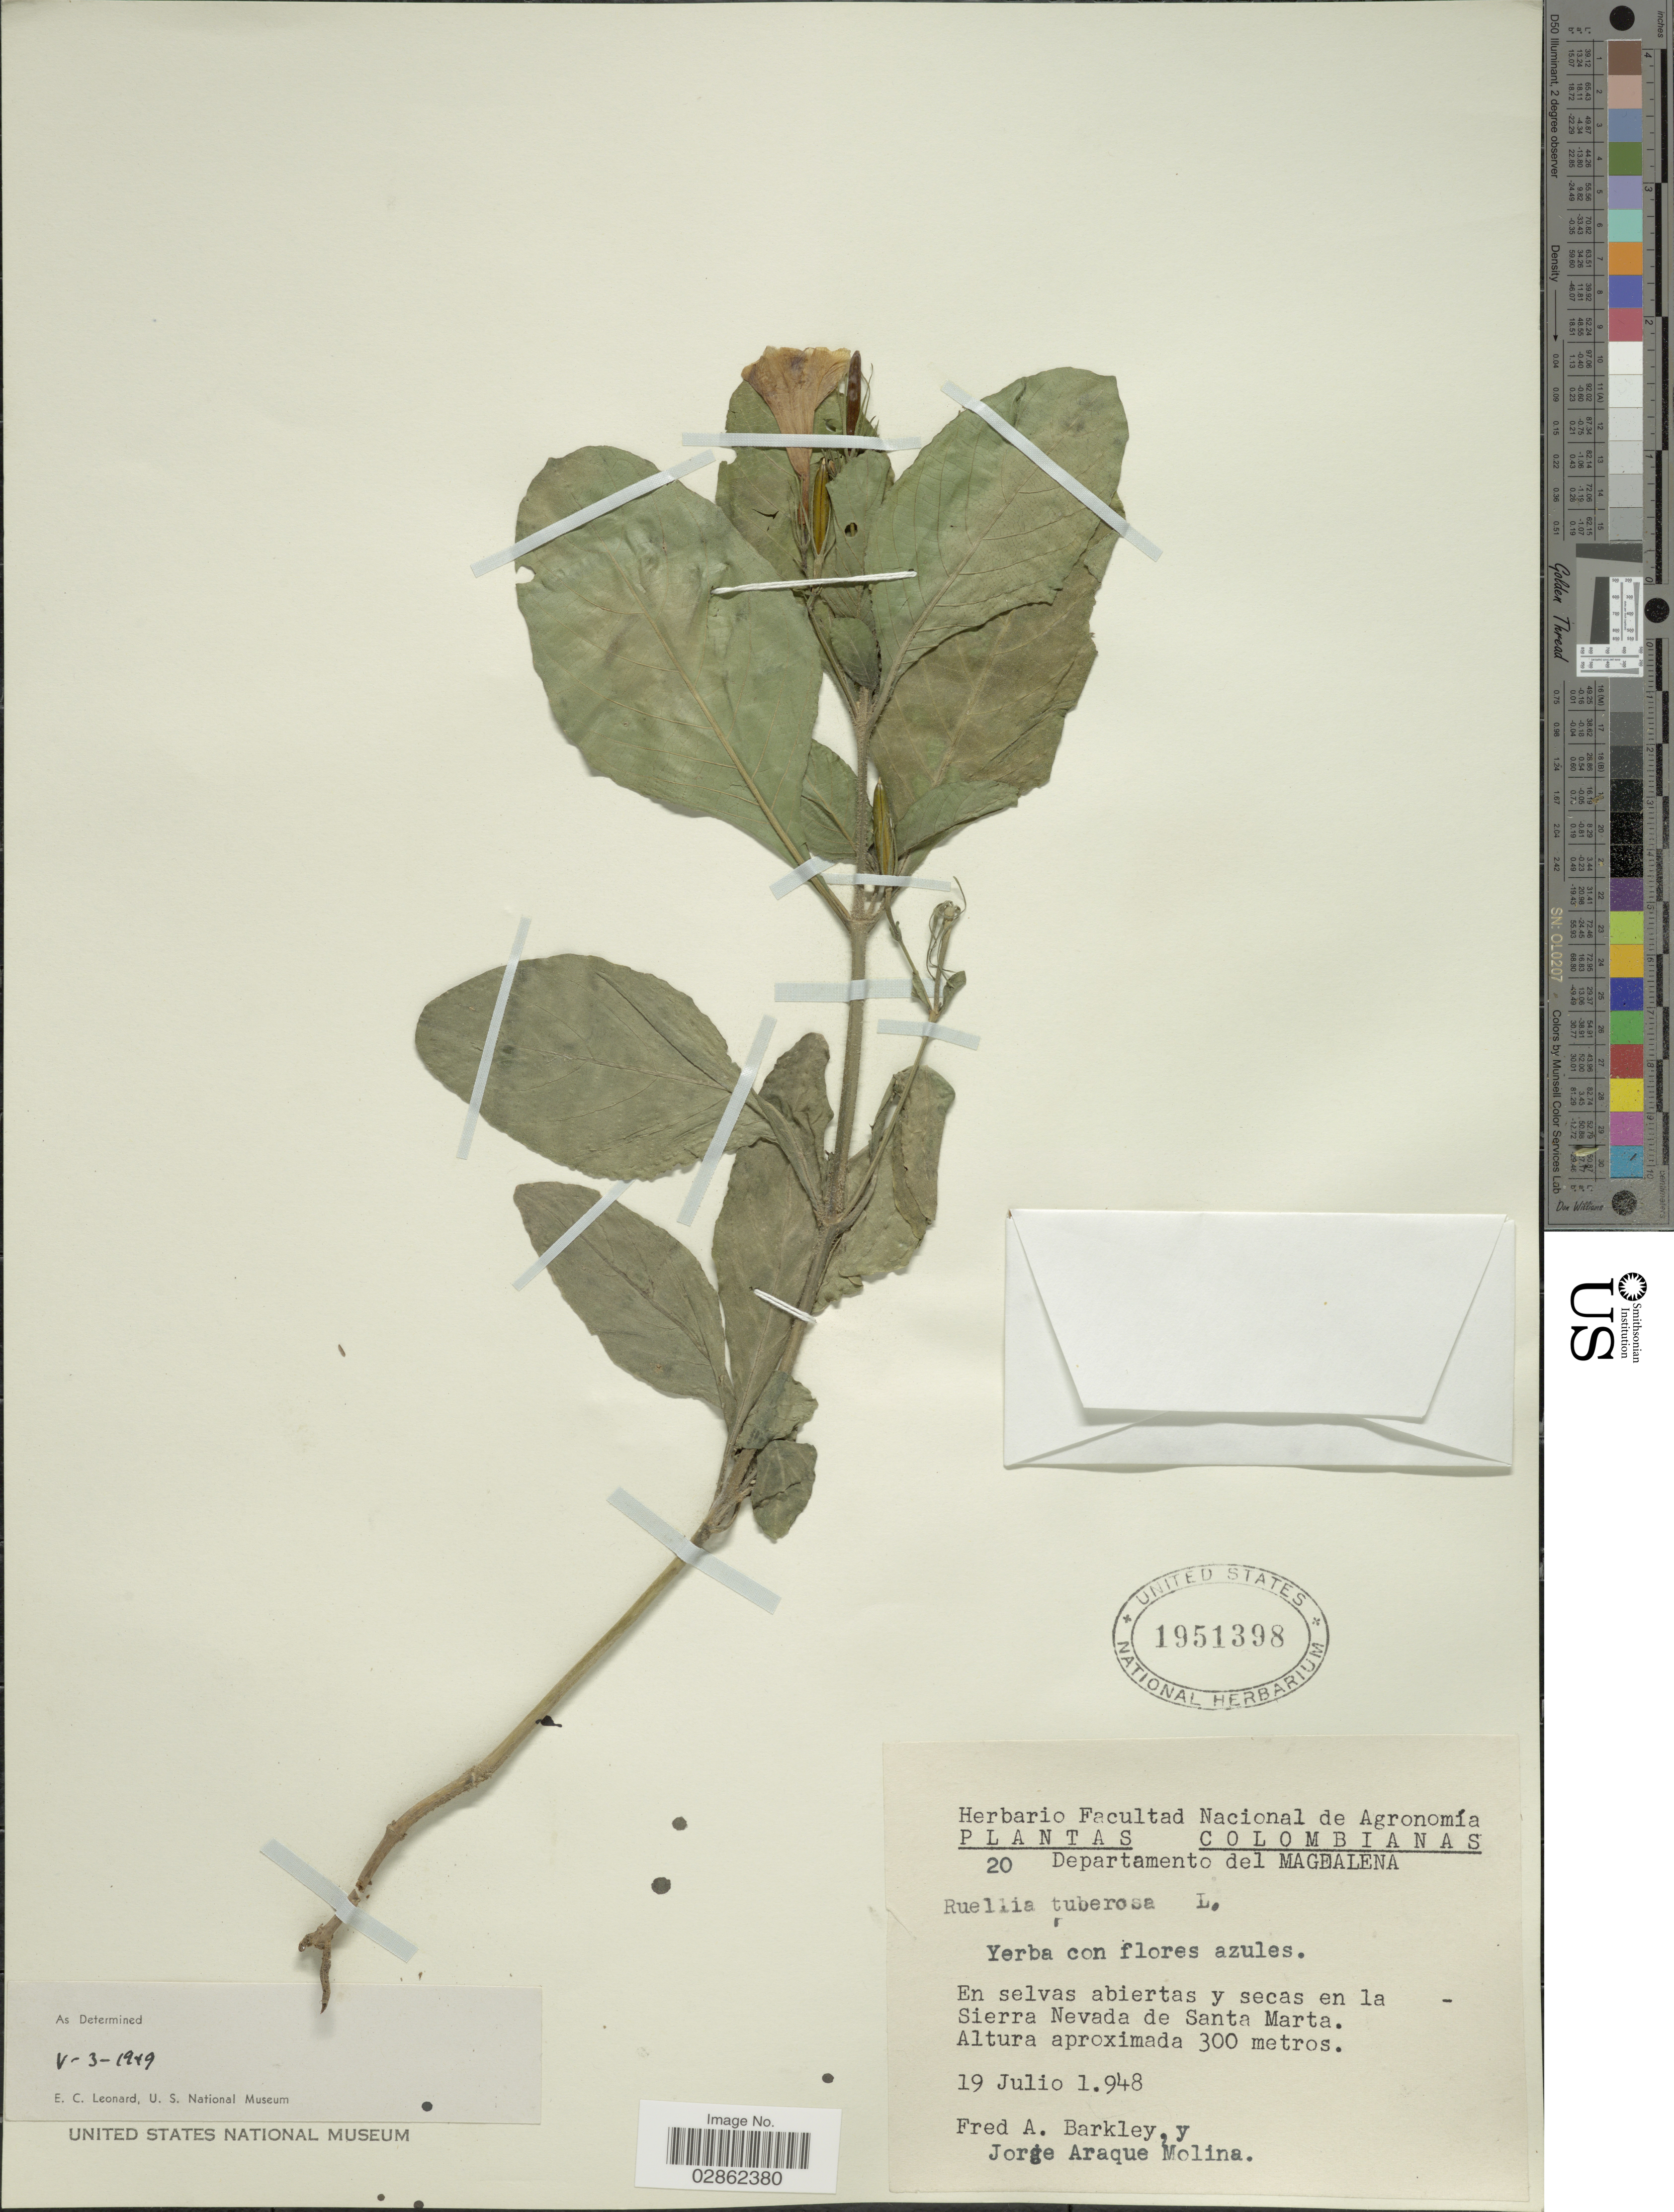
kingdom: Plantae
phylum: Tracheophyta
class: Magnoliopsida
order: Lamiales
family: Acanthaceae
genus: Ruellia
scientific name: Ruellia tuberosa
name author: L.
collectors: F. A. Barkley & J. A. Molina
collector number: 20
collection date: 1948-07-19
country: Colombia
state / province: Magdalena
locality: Departamento del Magdalena. En la Sierra Nevada de Santa Marta.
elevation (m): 300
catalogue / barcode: US 1951398